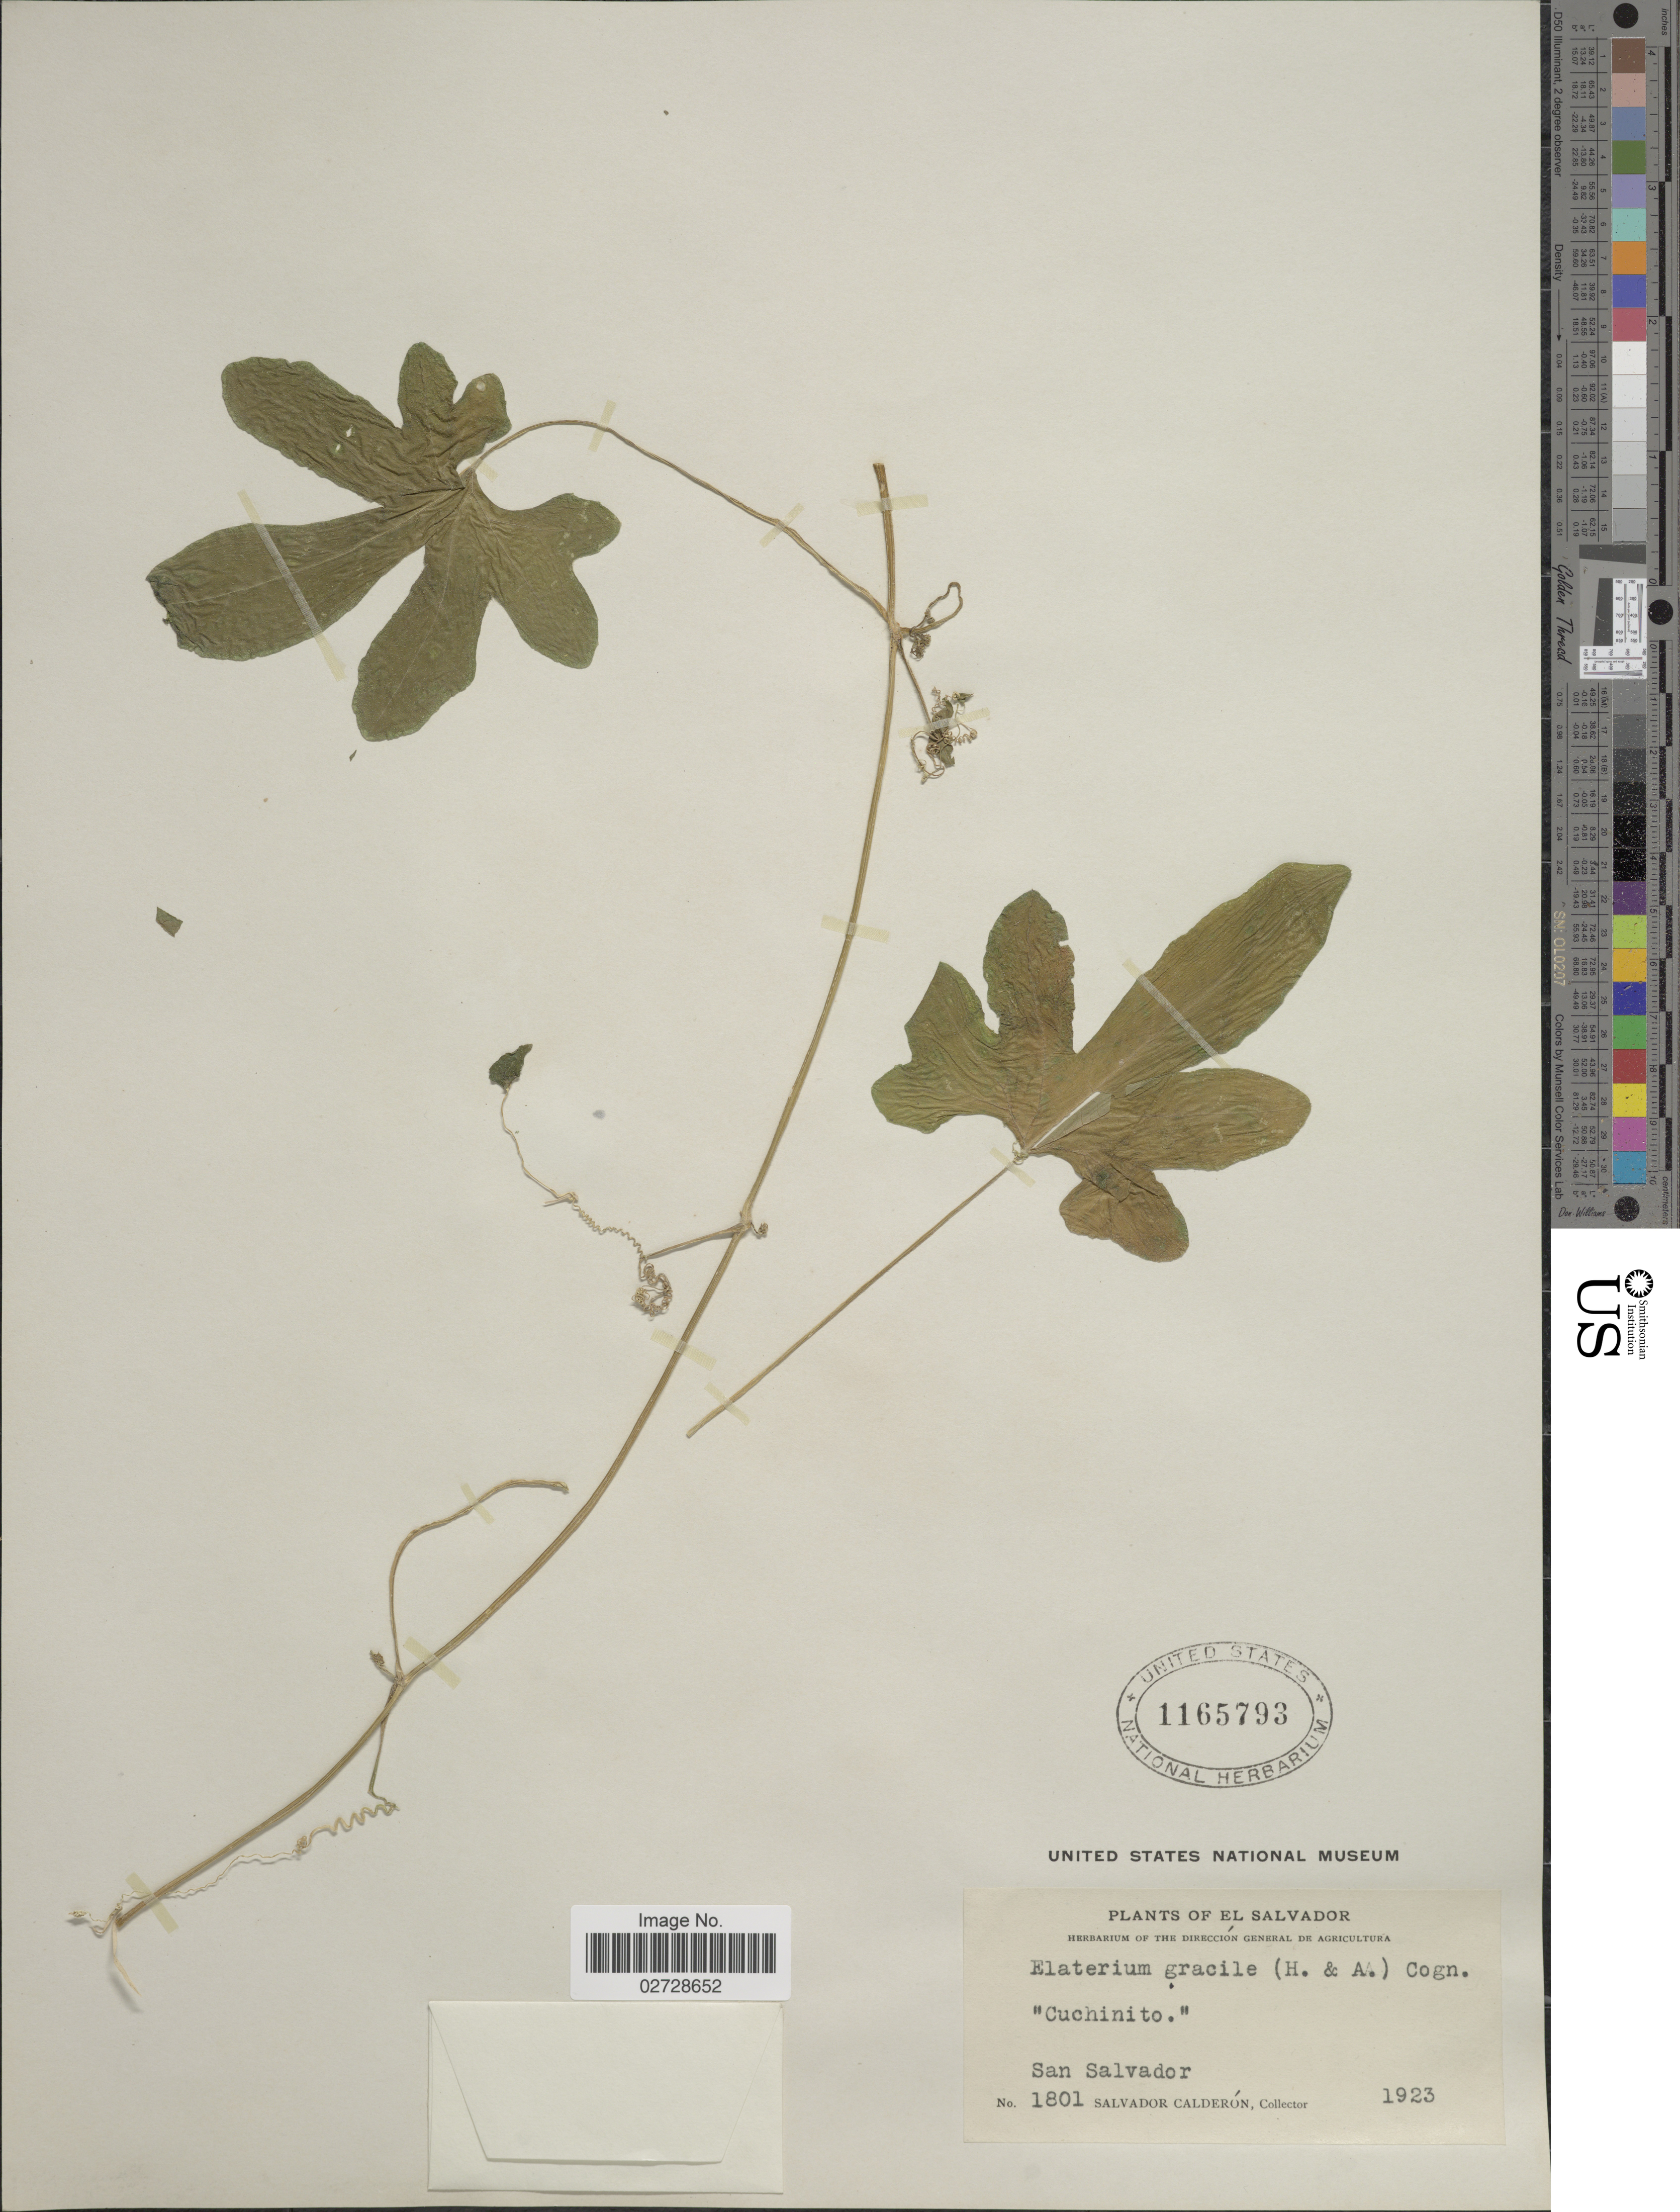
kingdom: Plantae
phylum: Tracheophyta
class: Magnoliopsida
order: Cucurbitales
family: Cucurbitaceae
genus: Cyclanthera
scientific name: Cyclanthera carthagenensis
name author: (Jacq.) H. Schaef. & S.S. Renner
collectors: S. Calderón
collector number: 1801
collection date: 1923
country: El Salvador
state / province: San Salvador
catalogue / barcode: US 1165793